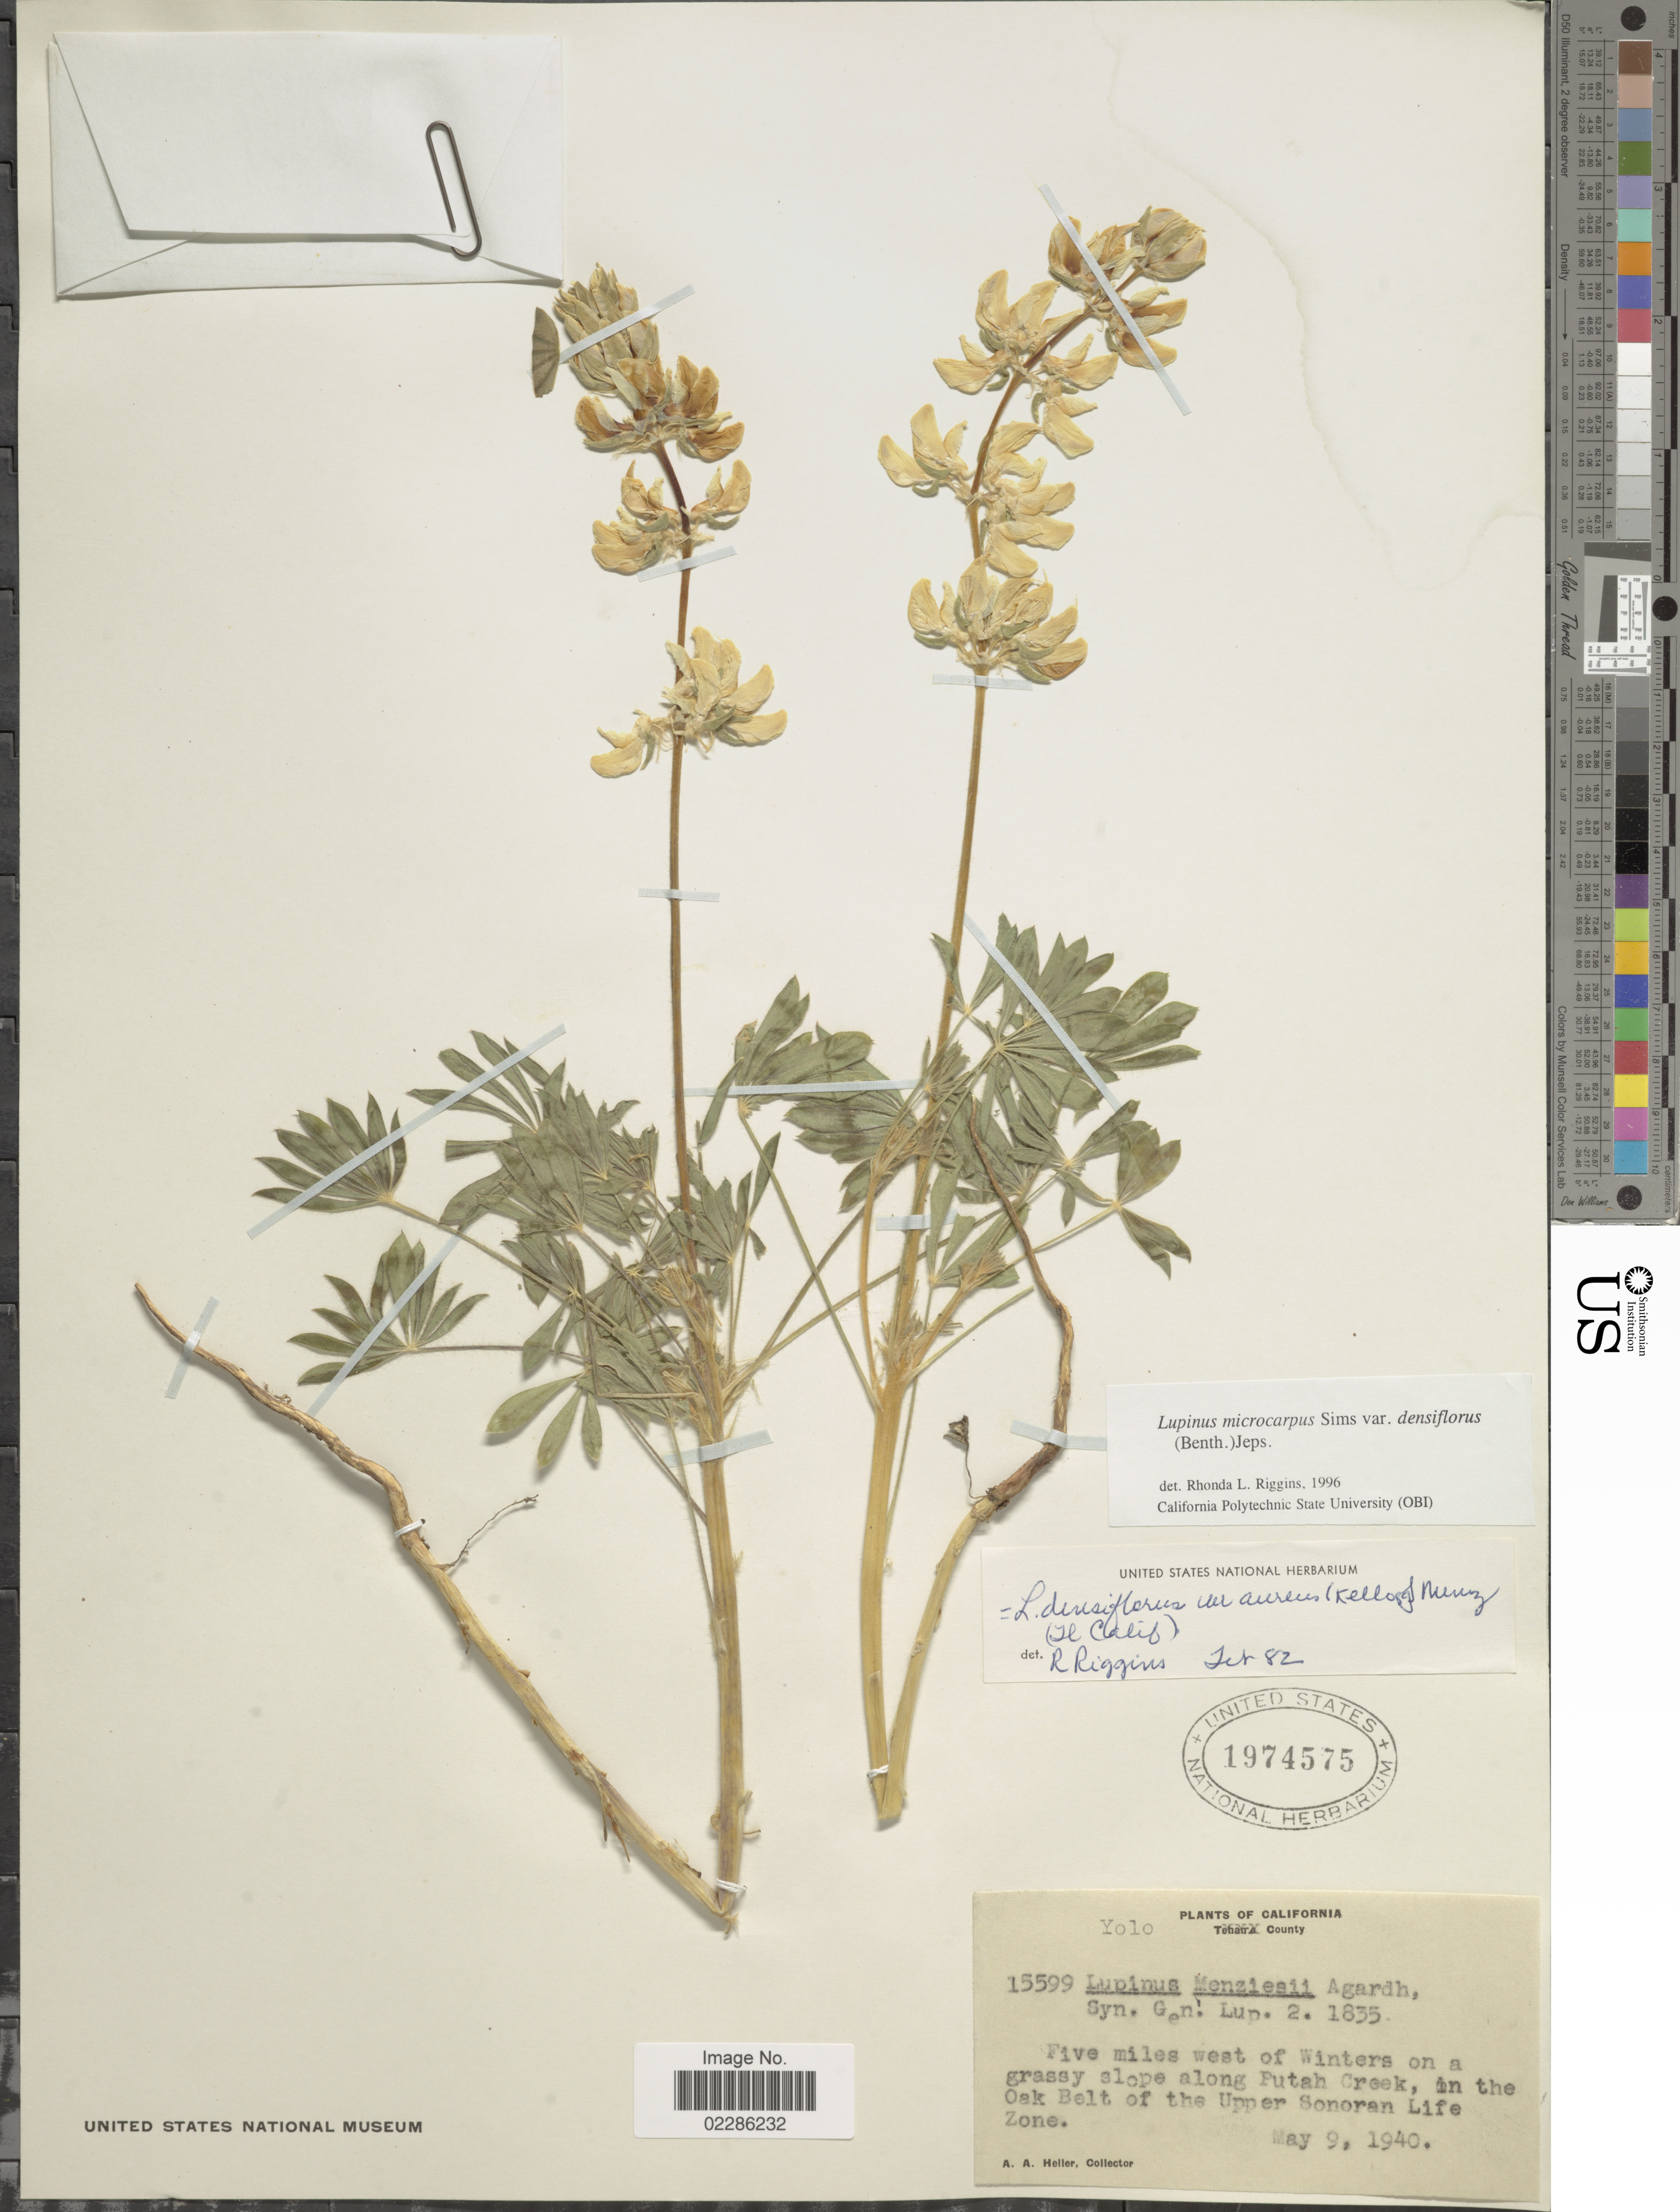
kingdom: Plantae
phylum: Tracheophyta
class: Magnoliopsida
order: Fabales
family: Fabaceae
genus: Lupinus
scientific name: Lupinus microcarpus var. densiflorus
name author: (Benth.) Jeps.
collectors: A. A. Heller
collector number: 15599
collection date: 1940-05-09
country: United States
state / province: California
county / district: Yolo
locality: Yolo County, Five miles west of Winters on a grassy slope along Putah Creek, in the Oak Belt of the Upper Sonoran Life Zone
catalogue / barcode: US 1974575